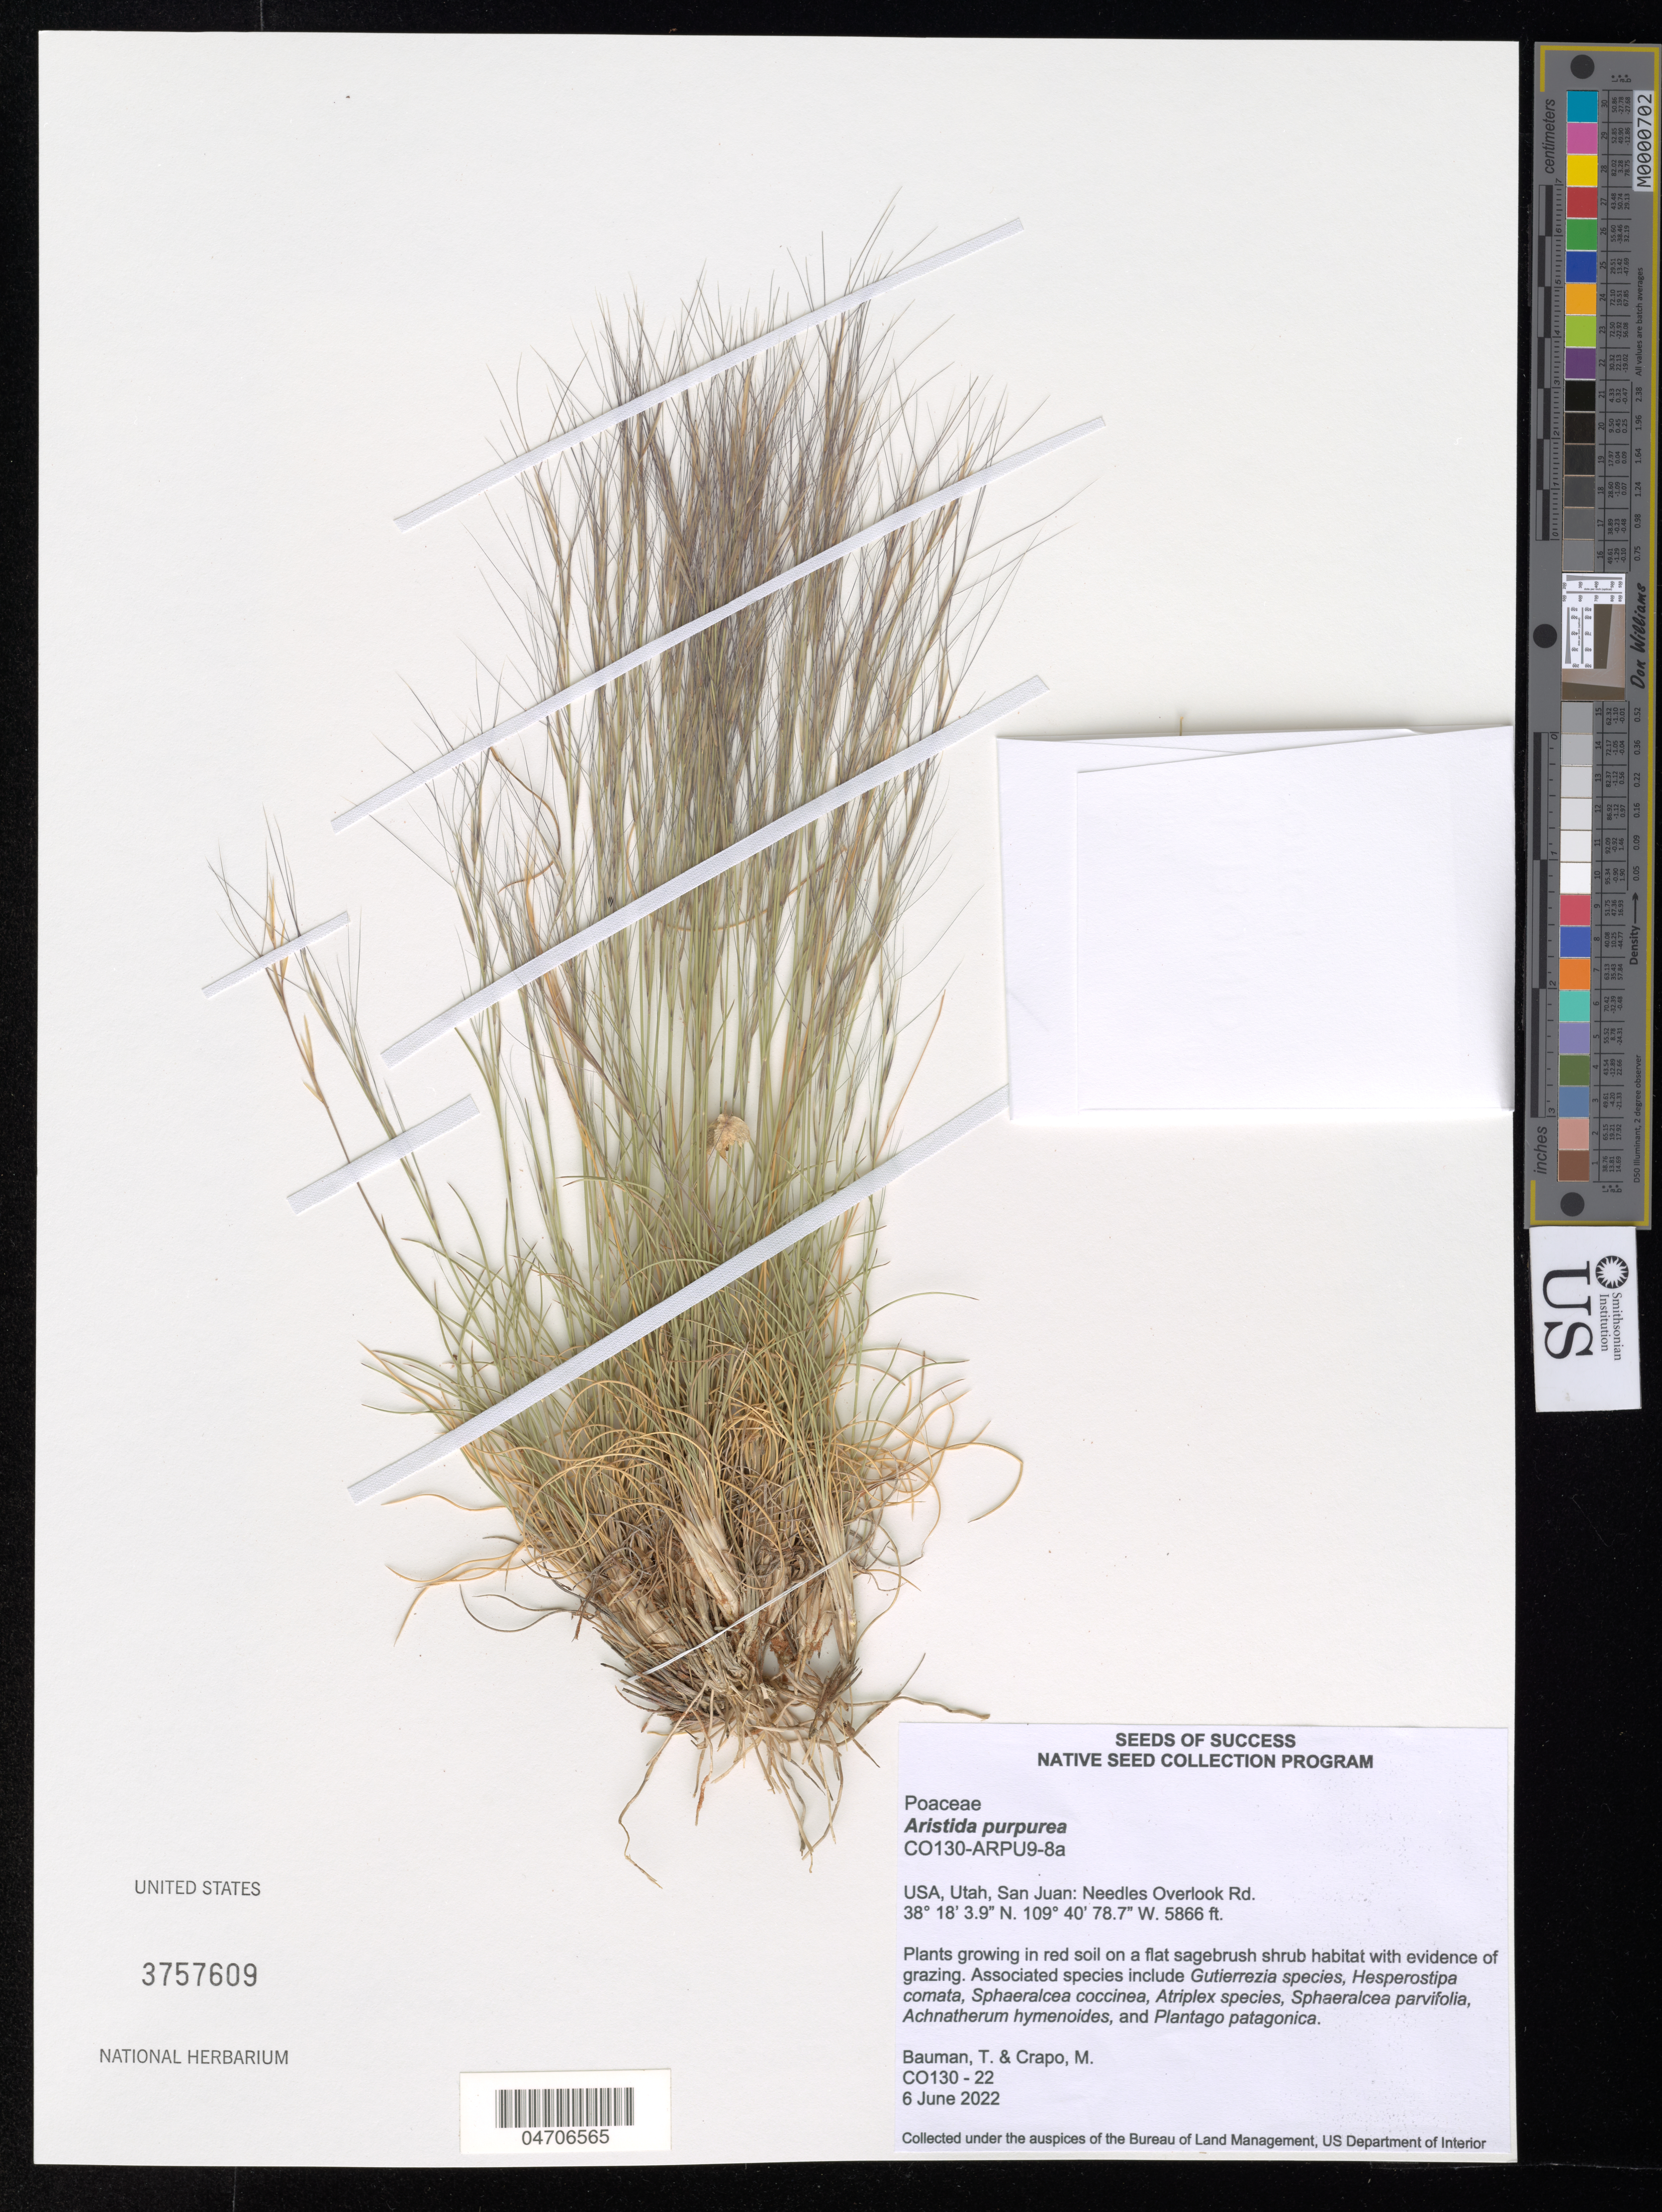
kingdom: Plantae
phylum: Tracheophyta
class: Liliopsida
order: Poales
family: Poaceae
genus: Aristida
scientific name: Aristida purpurea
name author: Nutt.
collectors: K. Gage & G. Woronow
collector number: CO130-22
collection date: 2022-06-06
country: United States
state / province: Utah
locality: San Juan: Needles Overlook Rd.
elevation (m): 1788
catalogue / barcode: US 3757609